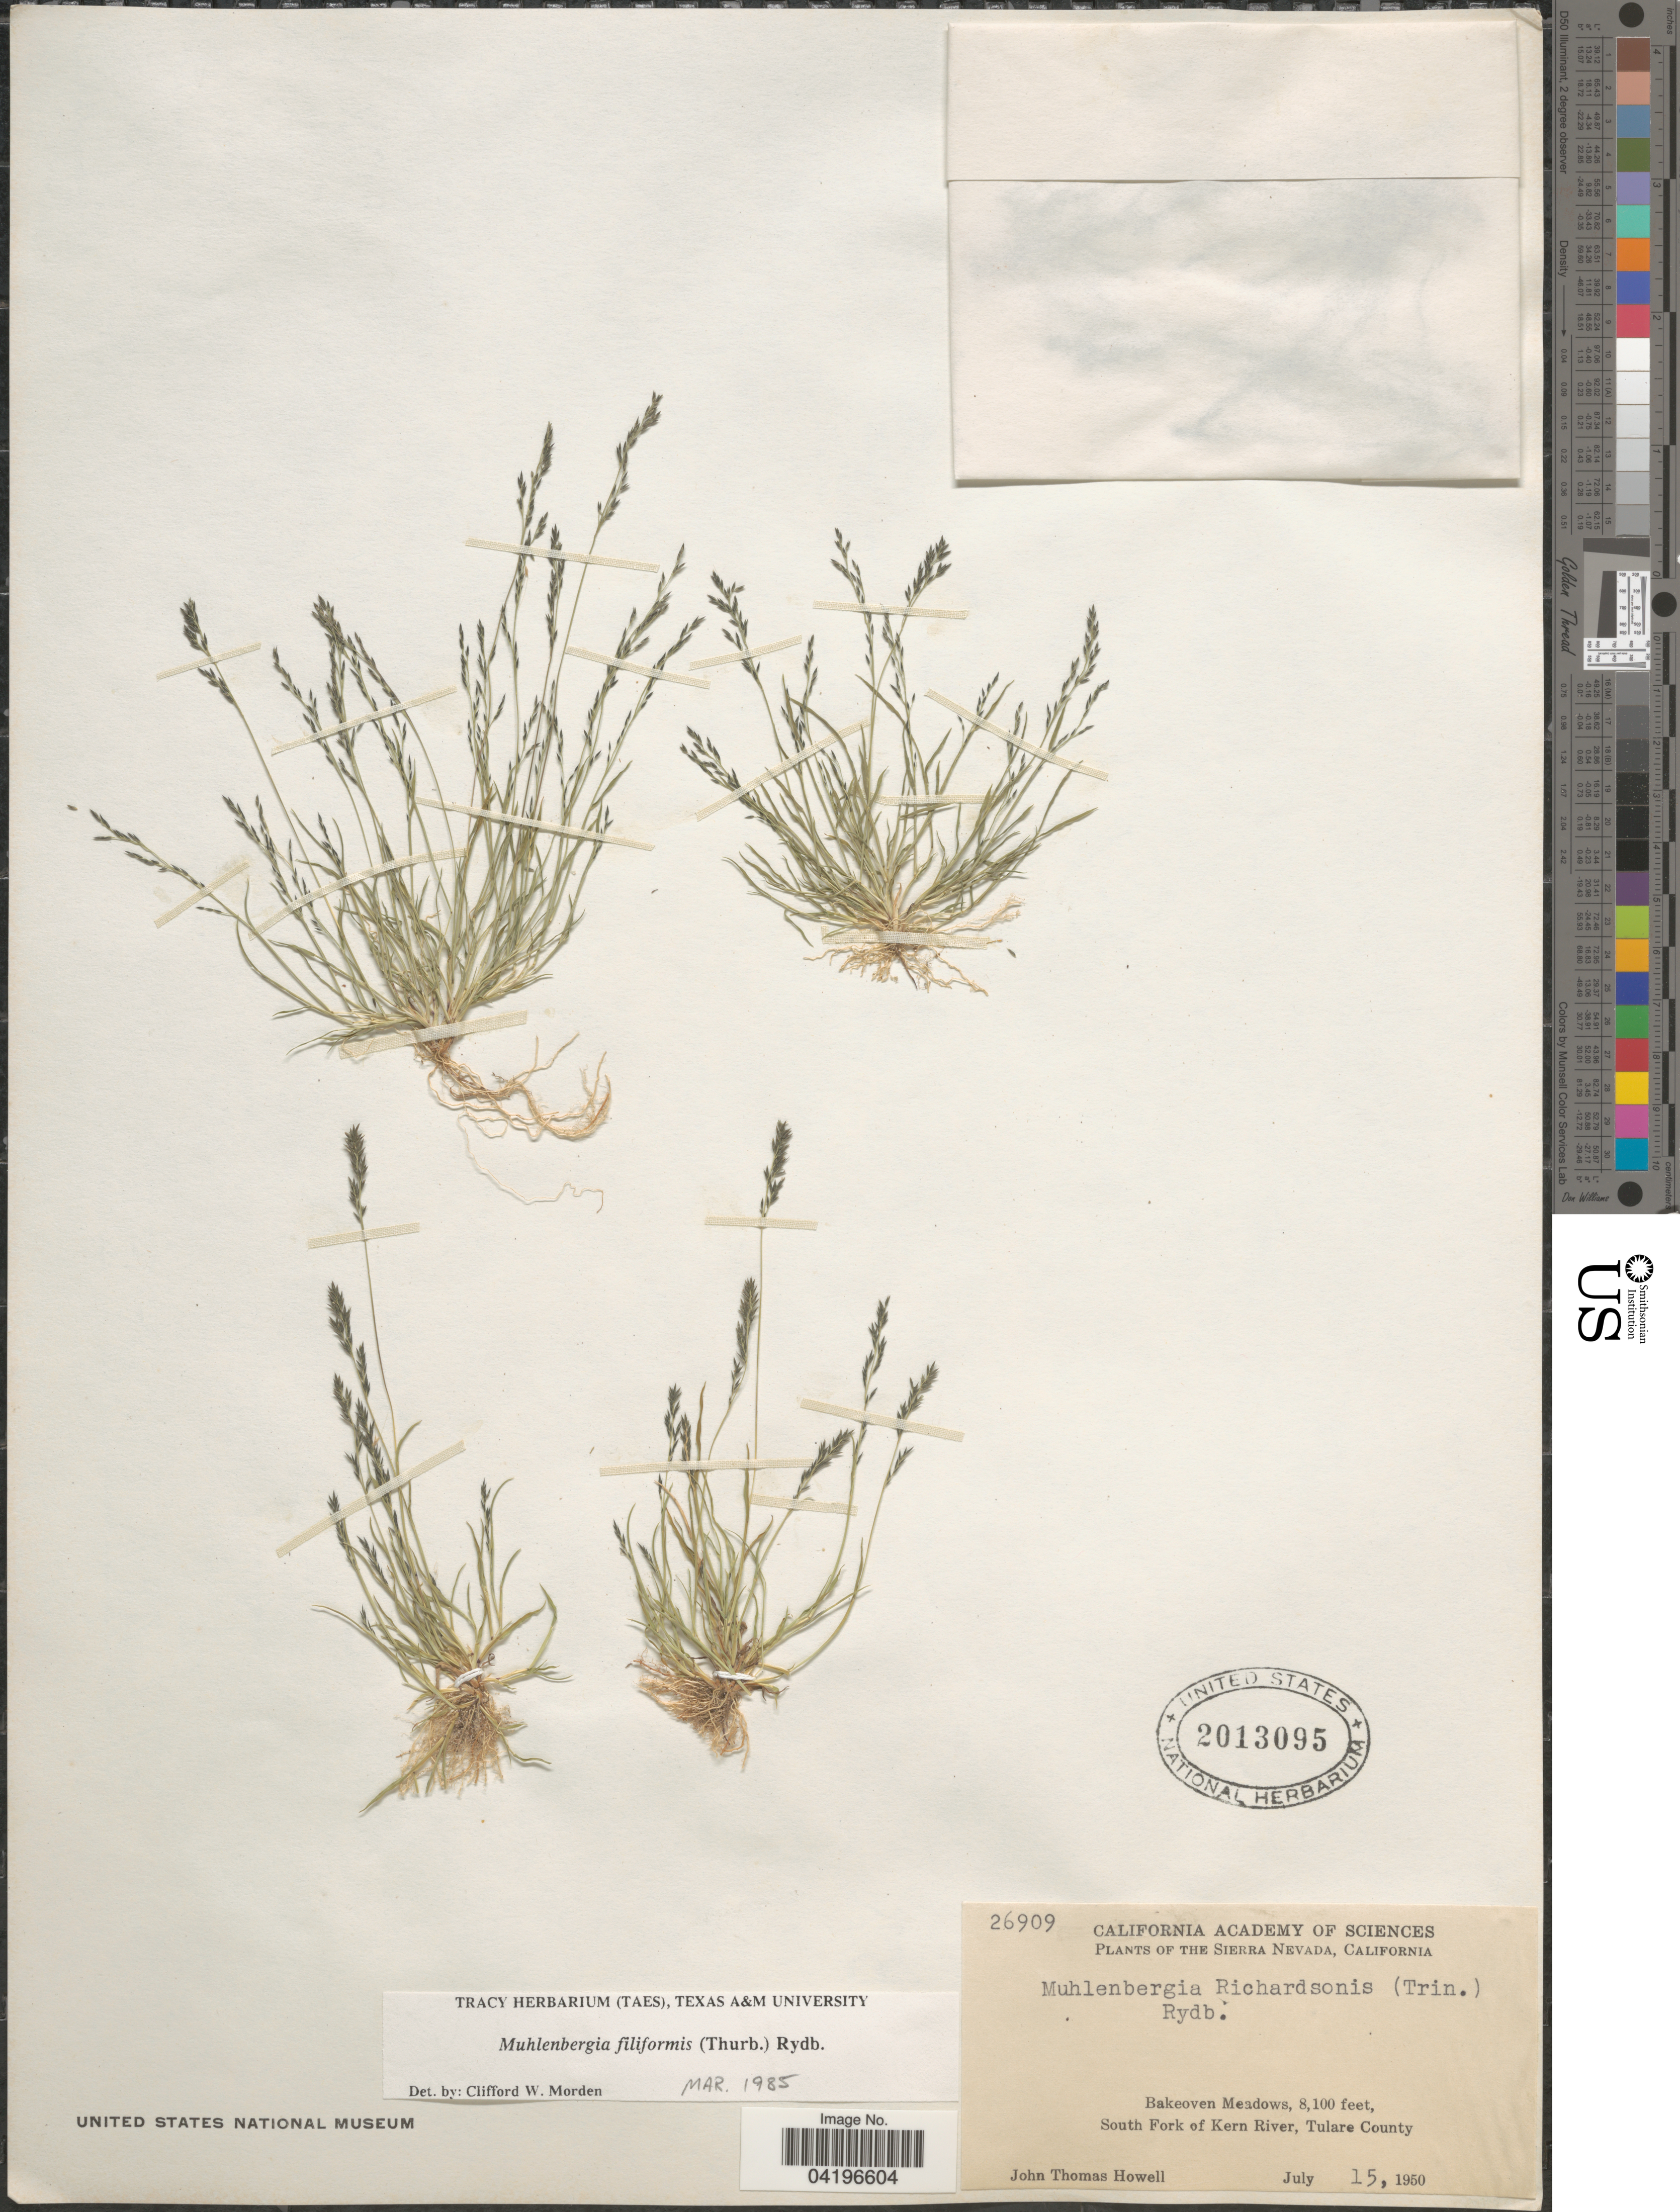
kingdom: Plantae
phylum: Tracheophyta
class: Liliopsida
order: Poales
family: Poaceae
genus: Muhlenbergia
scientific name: Muhlenbergia richardsonis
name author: (Trin.) Rydb.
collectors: J. T. Howell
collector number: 26909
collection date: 1950-07-15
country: United States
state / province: California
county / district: Tulare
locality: The Sierra Nevada. Bakeoven Meadows, South Fork of Kern River, Tulare County.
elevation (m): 2469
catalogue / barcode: US 2013095